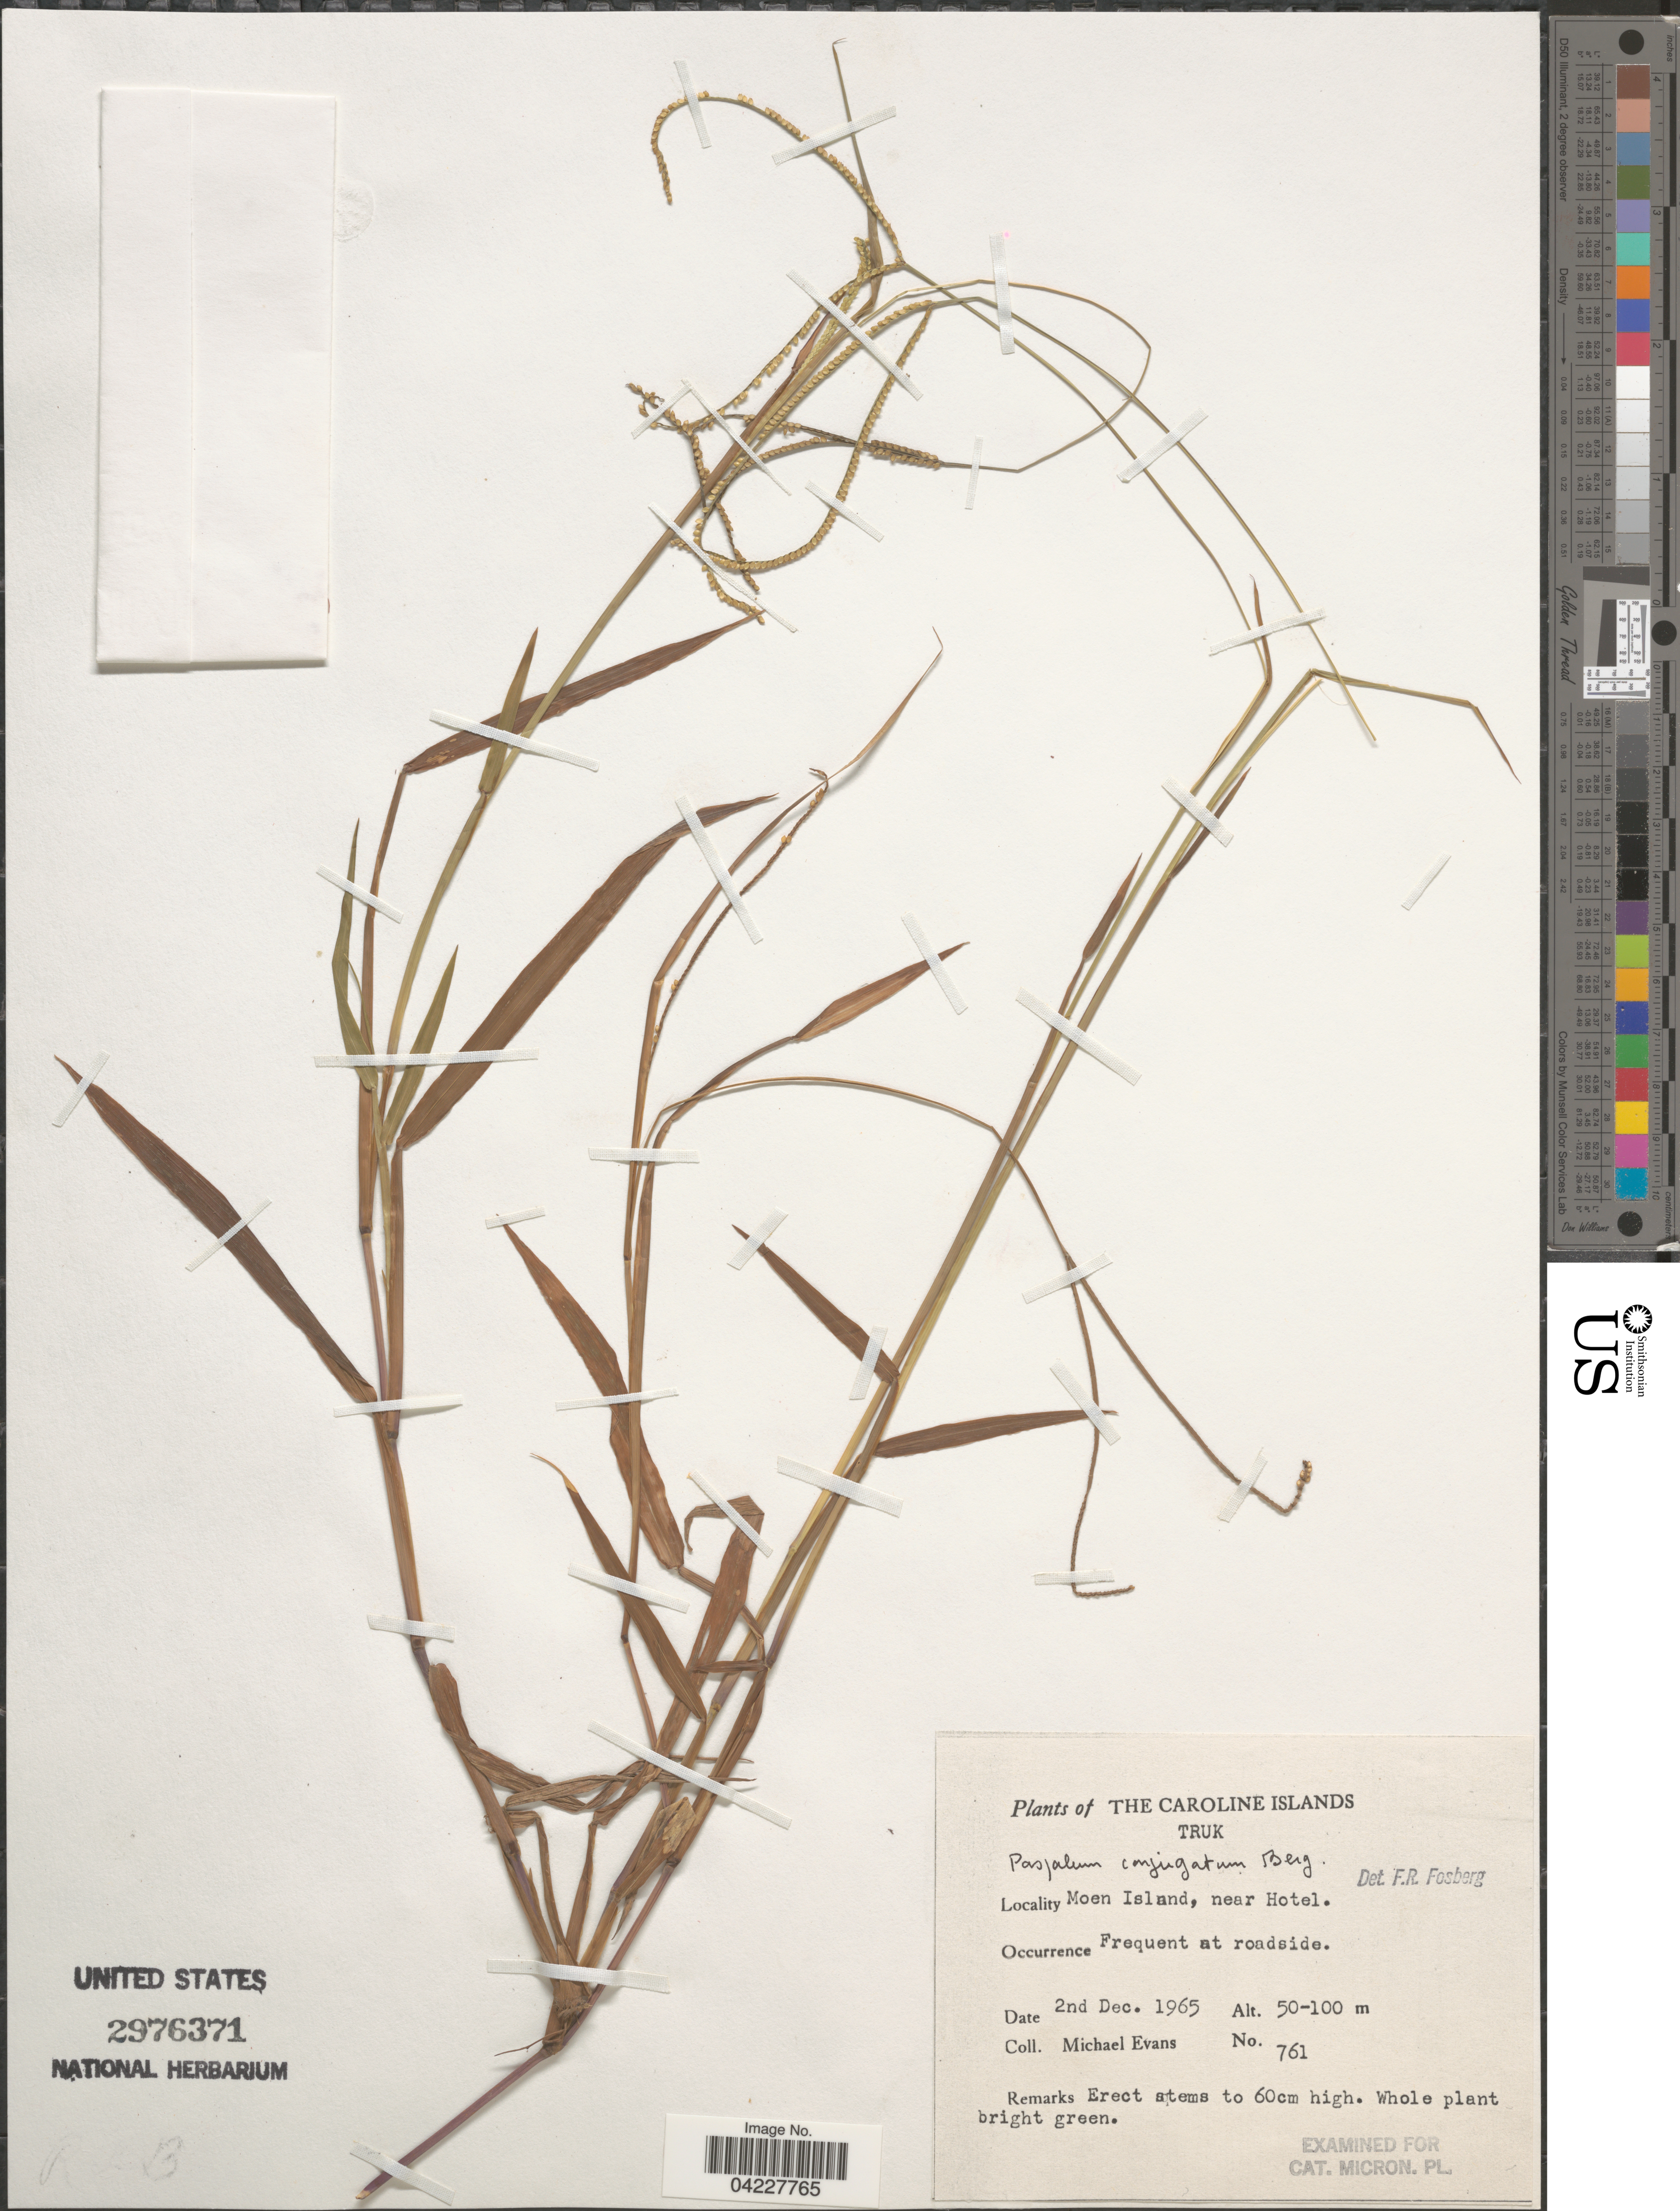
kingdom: Plantae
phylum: Tracheophyta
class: Liliopsida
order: Poales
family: Poaceae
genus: Paspalum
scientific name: Paspalum conjugatum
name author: P.J. Bergius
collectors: M. Evans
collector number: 761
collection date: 1965-12-02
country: Micronesia, Federated States of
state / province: Truk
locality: The Caroline Islands. Moen Island, near Hotel.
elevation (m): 50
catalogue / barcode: US 2976371